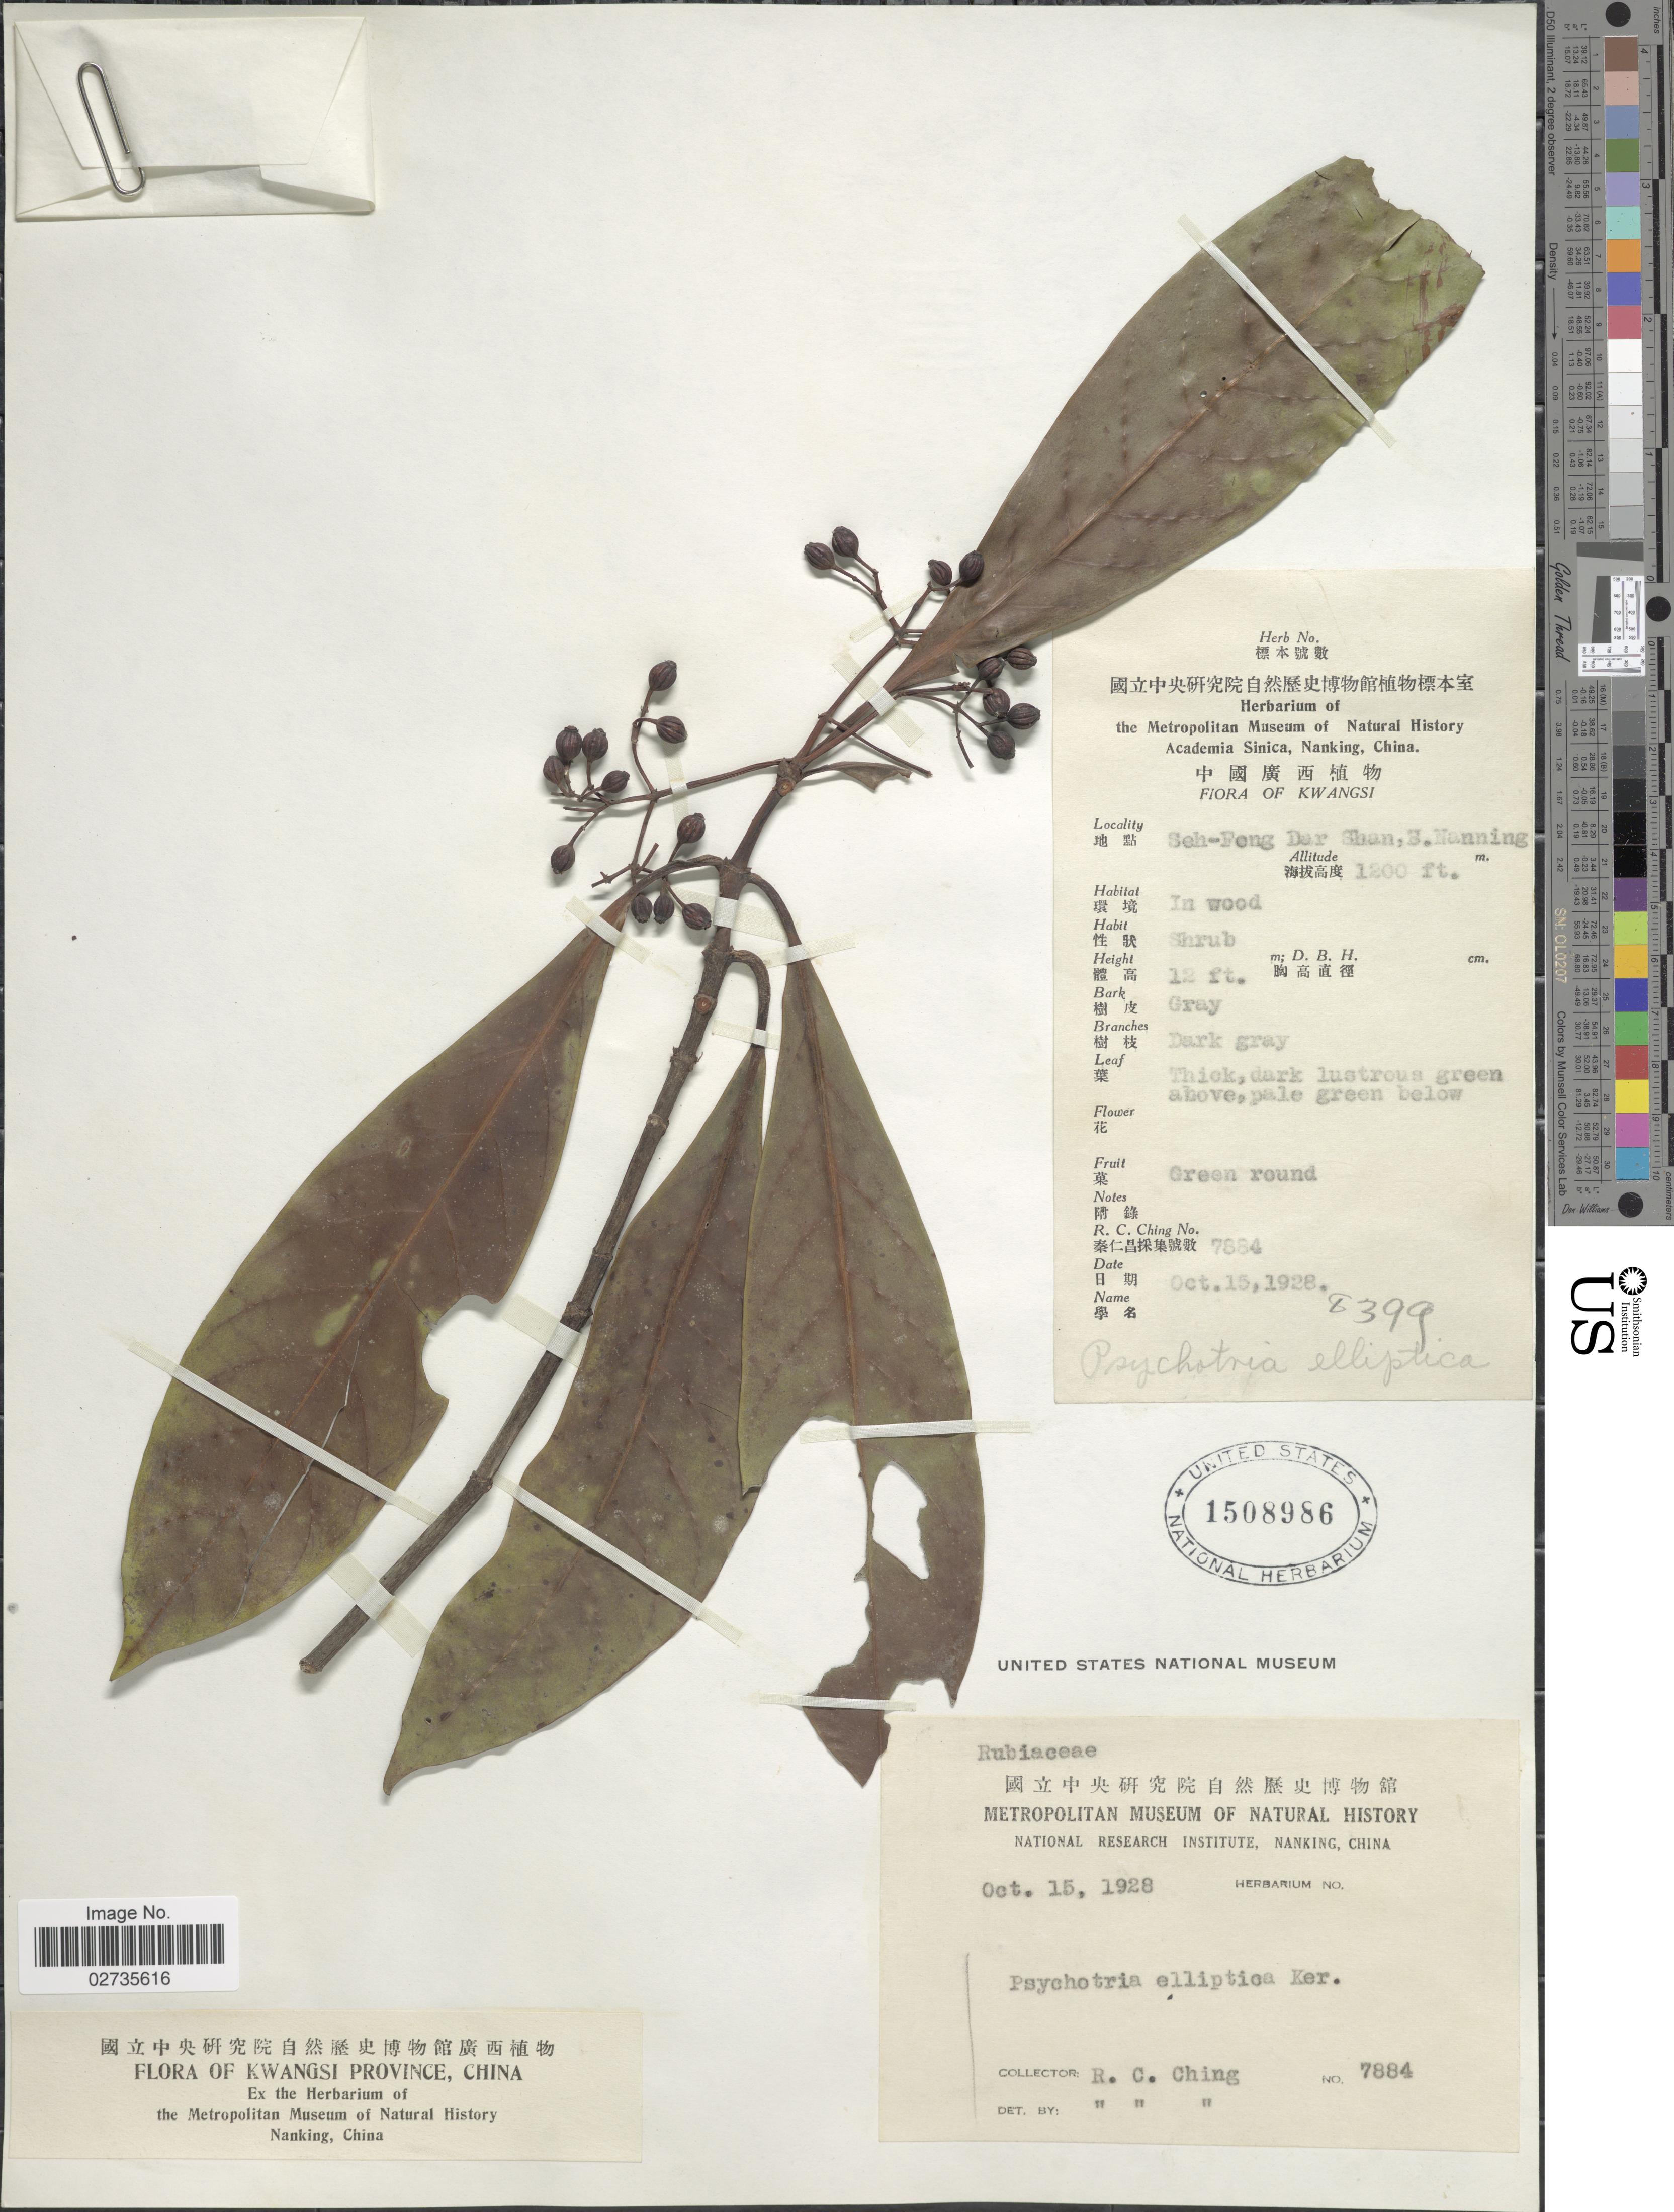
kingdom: Plantae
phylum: Tracheophyta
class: Magnoliopsida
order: Gentianales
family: Rubiaceae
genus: Psychotria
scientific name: Psychotria rubra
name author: (Lour.) Poir.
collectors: R. C. Ching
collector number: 7884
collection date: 1928-10-15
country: China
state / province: Guangxi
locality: Kwangsi Province, Seh-Feng Dar Shan. S Nanning, In wood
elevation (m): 366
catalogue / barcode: US 1508986